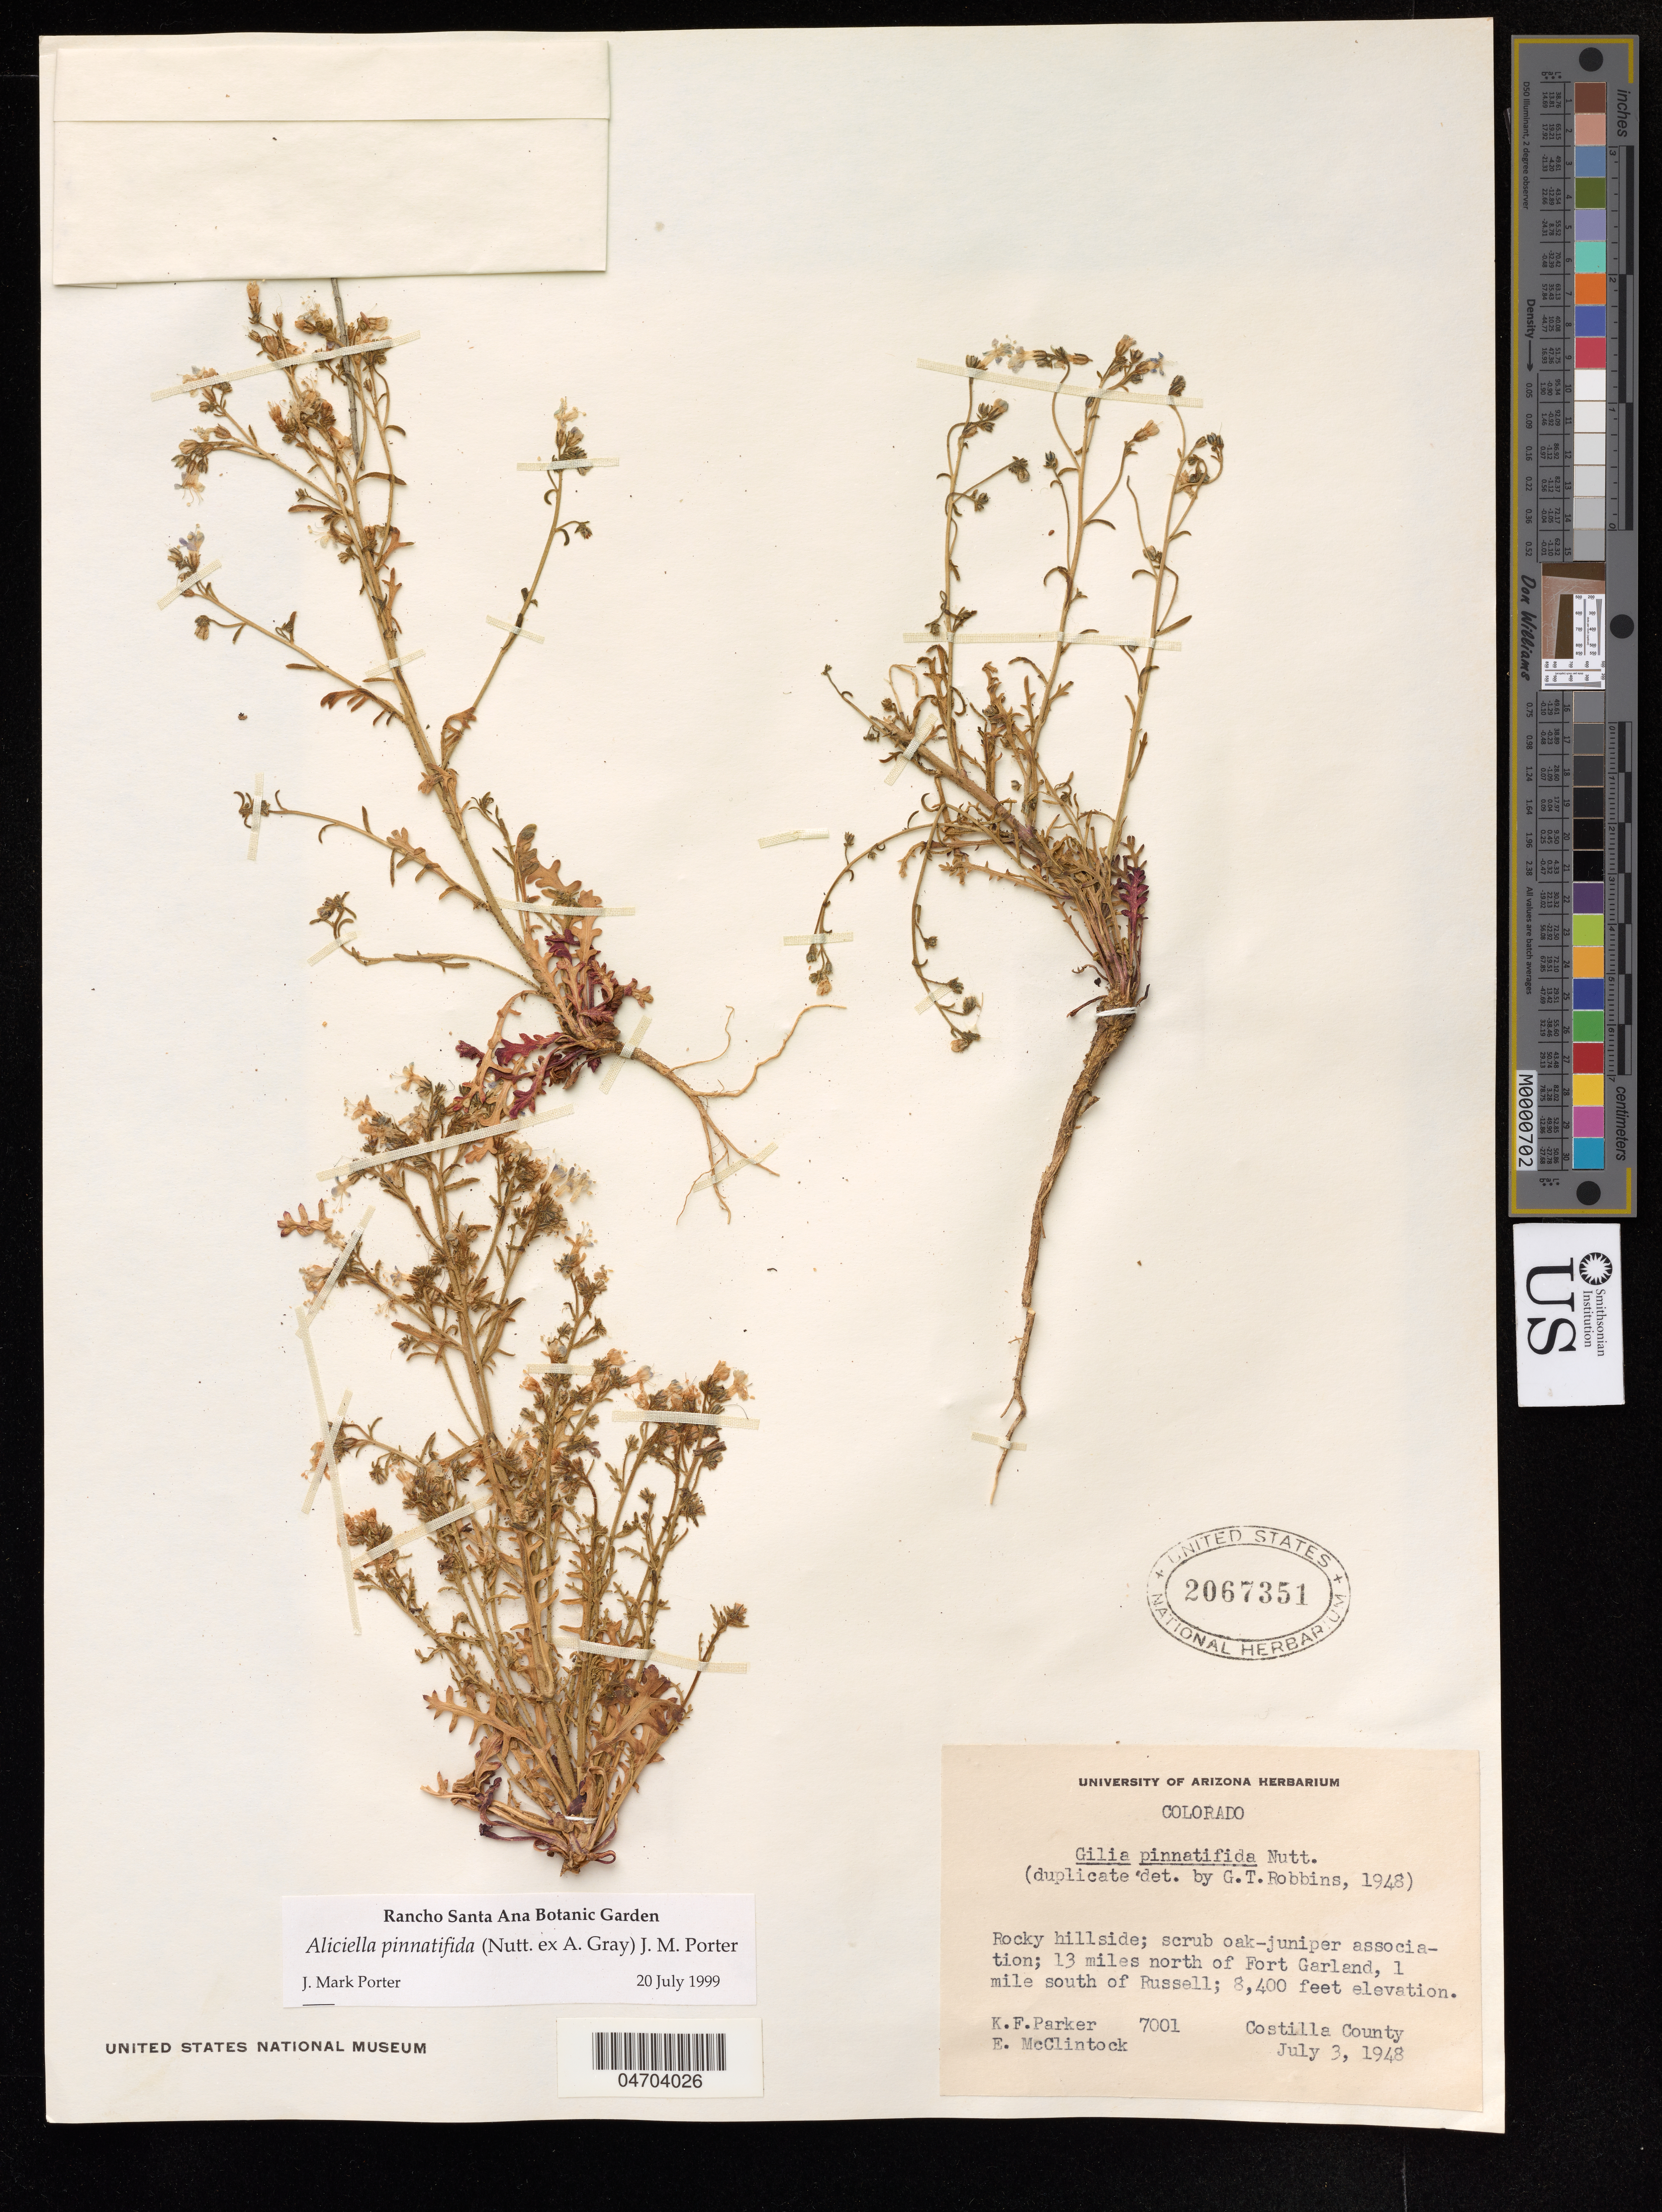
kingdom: Plantae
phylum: Tracheophyta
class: Magnoliopsida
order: Ericales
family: Polemoniaceae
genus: Aliciella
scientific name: Aliciella pinnatifida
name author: (Nutt. ex A. Gray) J.M. Porter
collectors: K. Parker & E. McClintock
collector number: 7001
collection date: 1948-07-03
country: United States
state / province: Colorado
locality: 13 miles north of Fort Garlend, 1 mile south of Russell. Costilla County.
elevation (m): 2560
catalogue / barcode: US 2067351